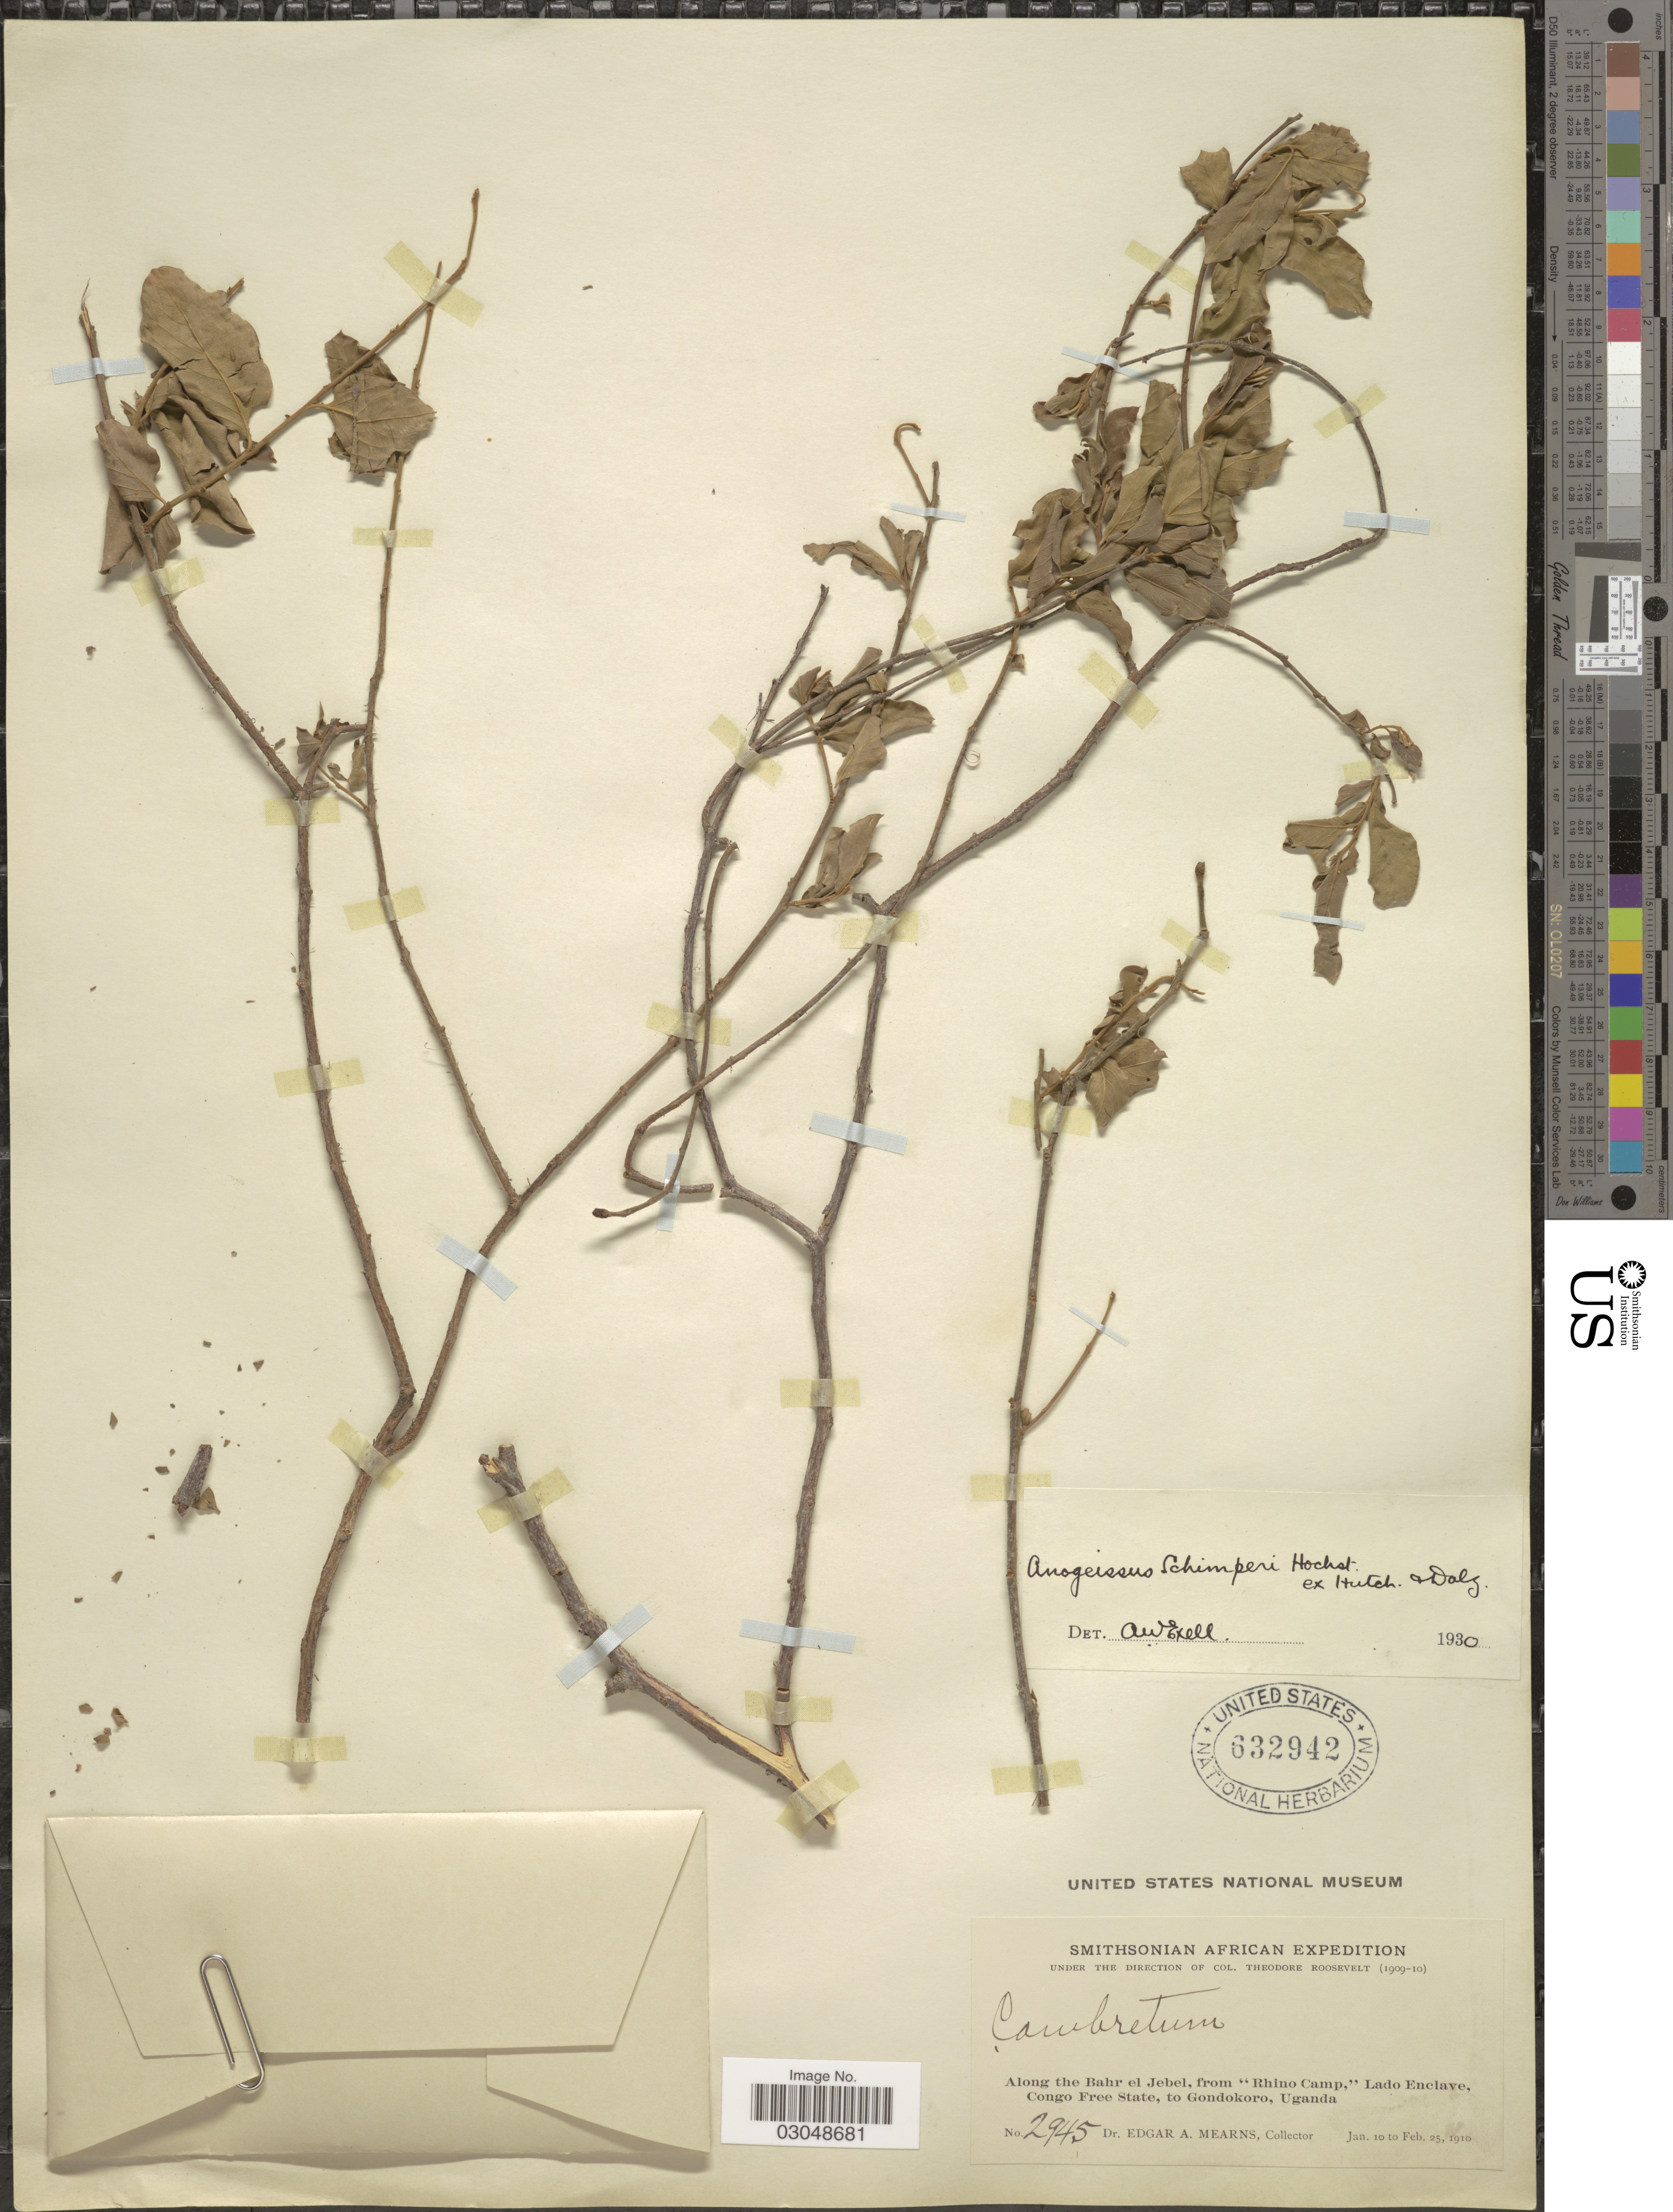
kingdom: Plantae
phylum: Tracheophyta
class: Magnoliopsida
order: Myrtales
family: Combretaceae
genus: Anogeissus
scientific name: Anogeissus schimperi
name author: Hochst. ex Hutch. & Dalziel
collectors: E. A. Mearns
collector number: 2945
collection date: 1910-01-10/1910-02-25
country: South Sudan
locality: Along the Bahr el Jebel, "Rhino Camp," Lado Enclave, Congo Free State, to Gondokoro.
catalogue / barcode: US 632942